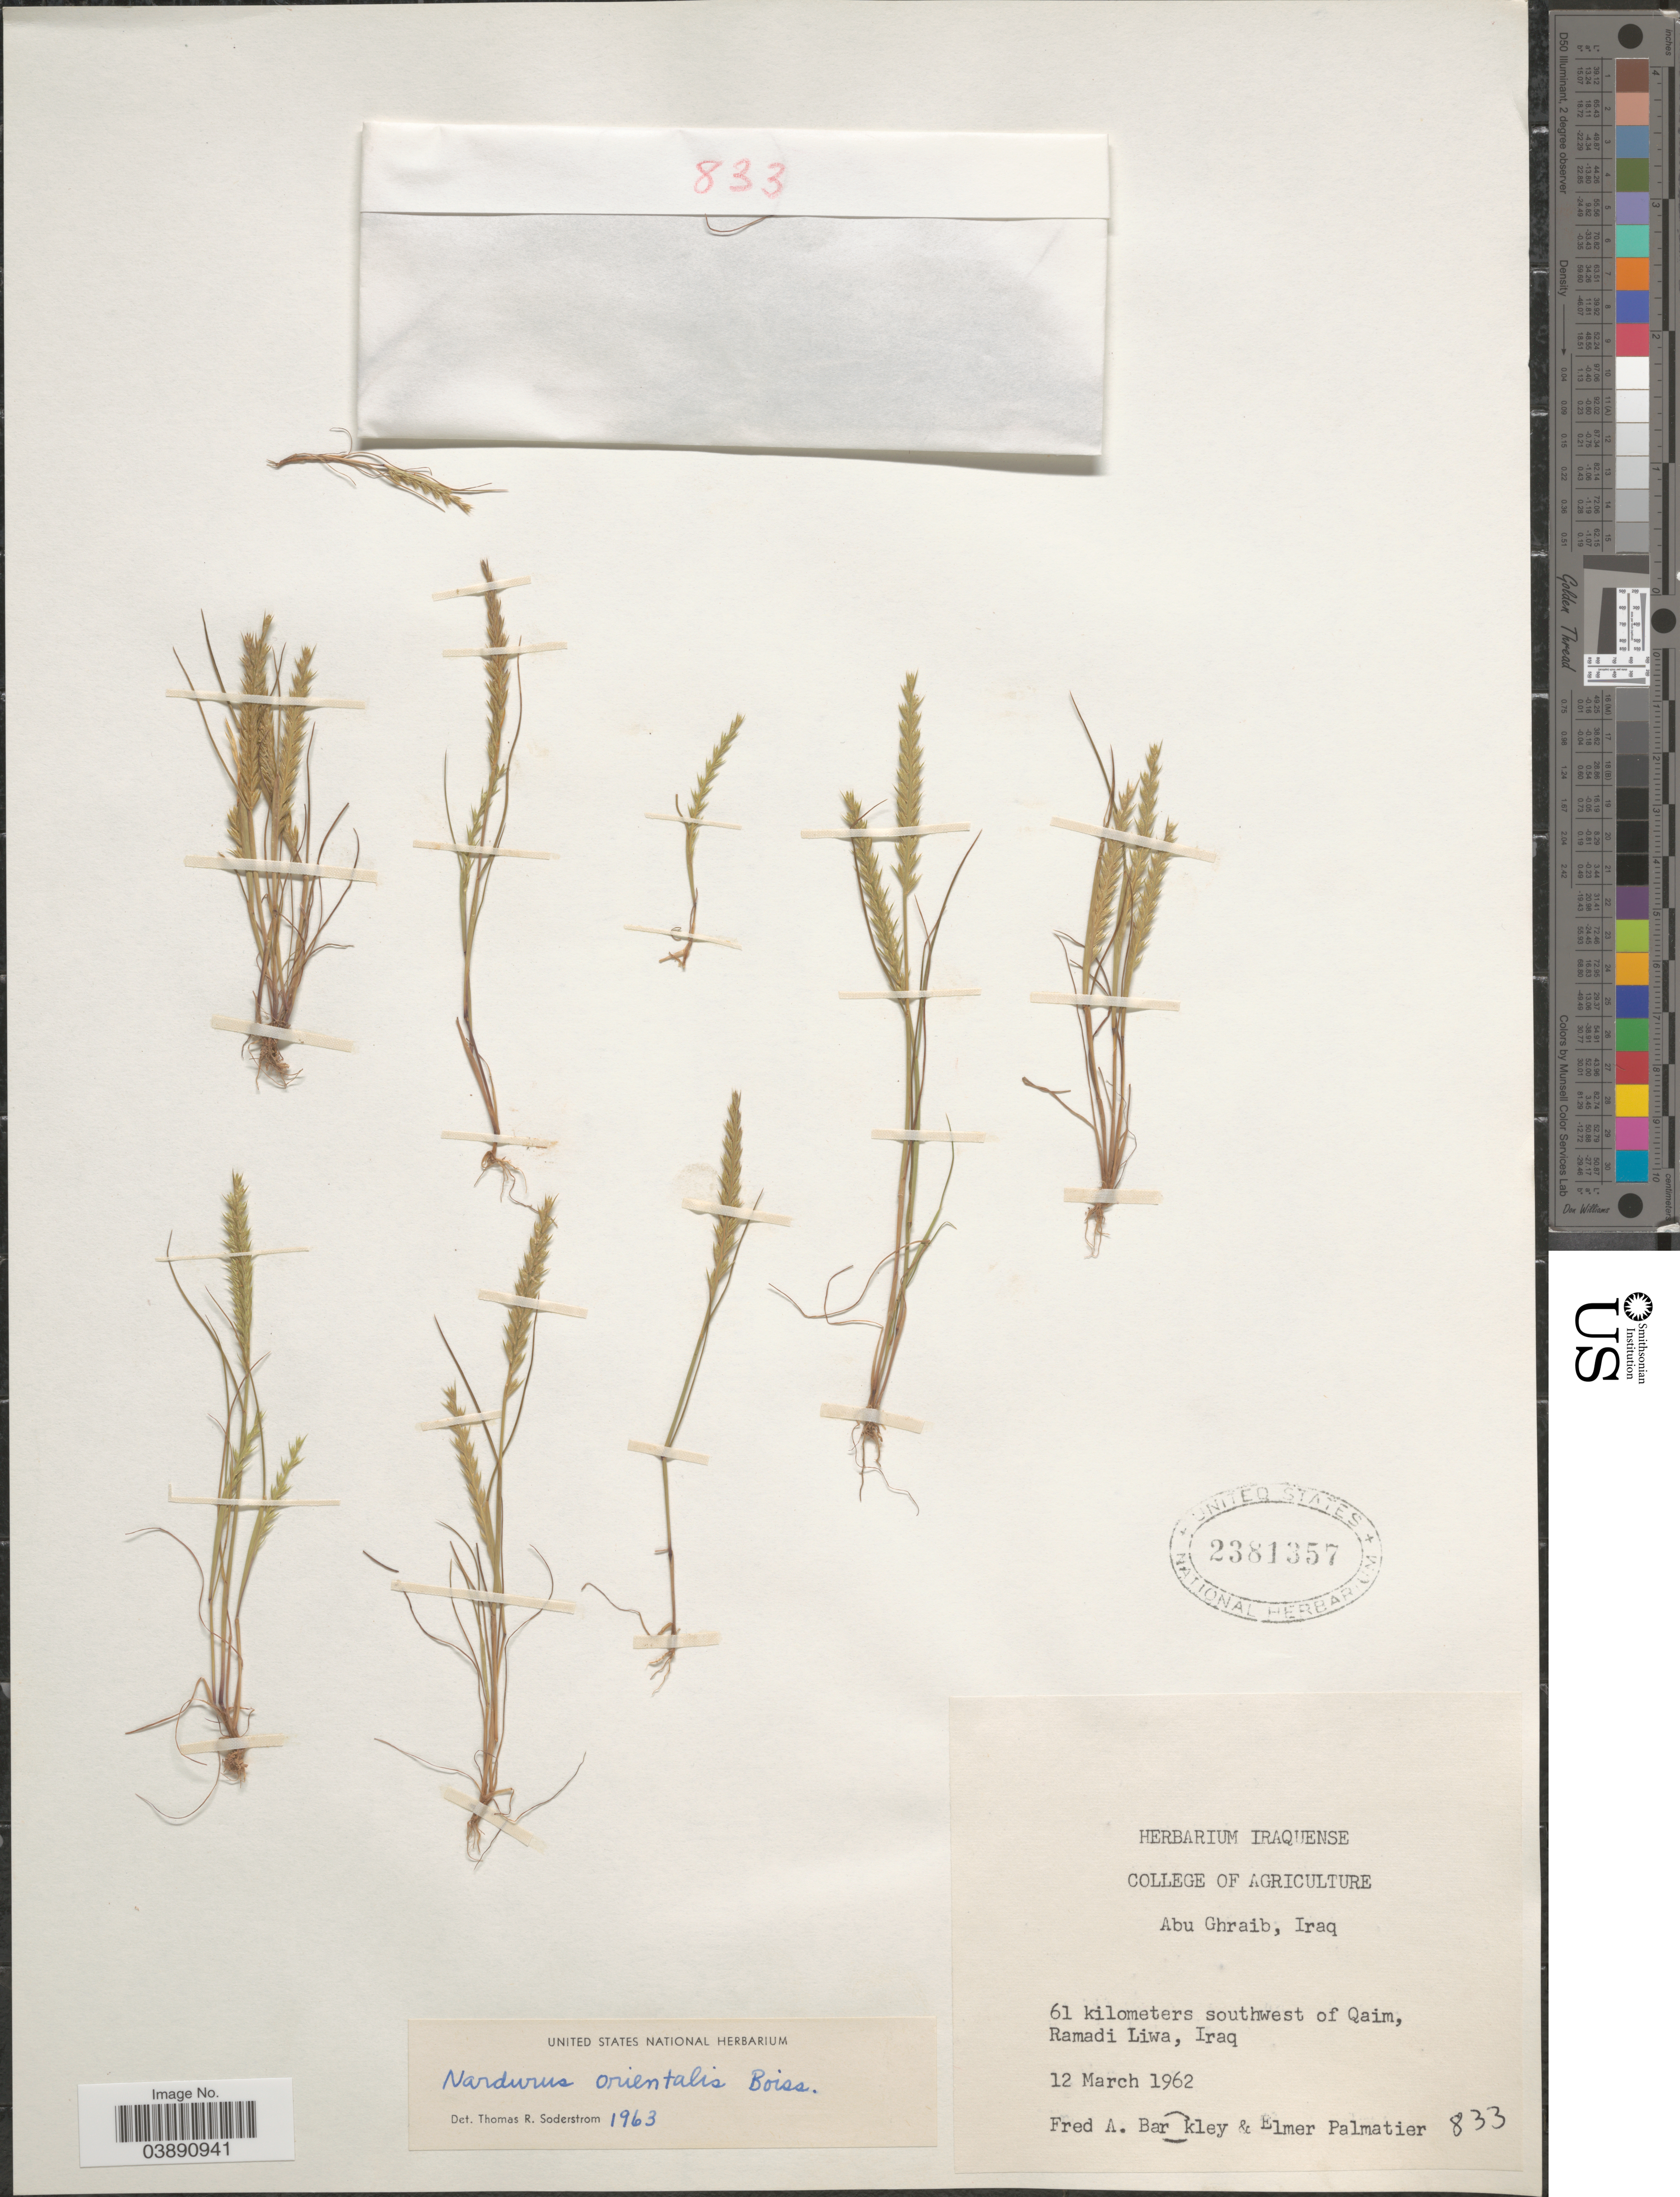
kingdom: Plantae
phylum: Tracheophyta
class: Liliopsida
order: Poales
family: Poaceae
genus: Festuca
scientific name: Festuca orientalis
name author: (Boiss.) B. Fedtsch.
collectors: F. A. Barkley & E. Palmatier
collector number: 833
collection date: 1962-03-12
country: Iraq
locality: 61 kilometers southwest of Qaim, Ramadi Liwa.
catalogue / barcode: US 2381357